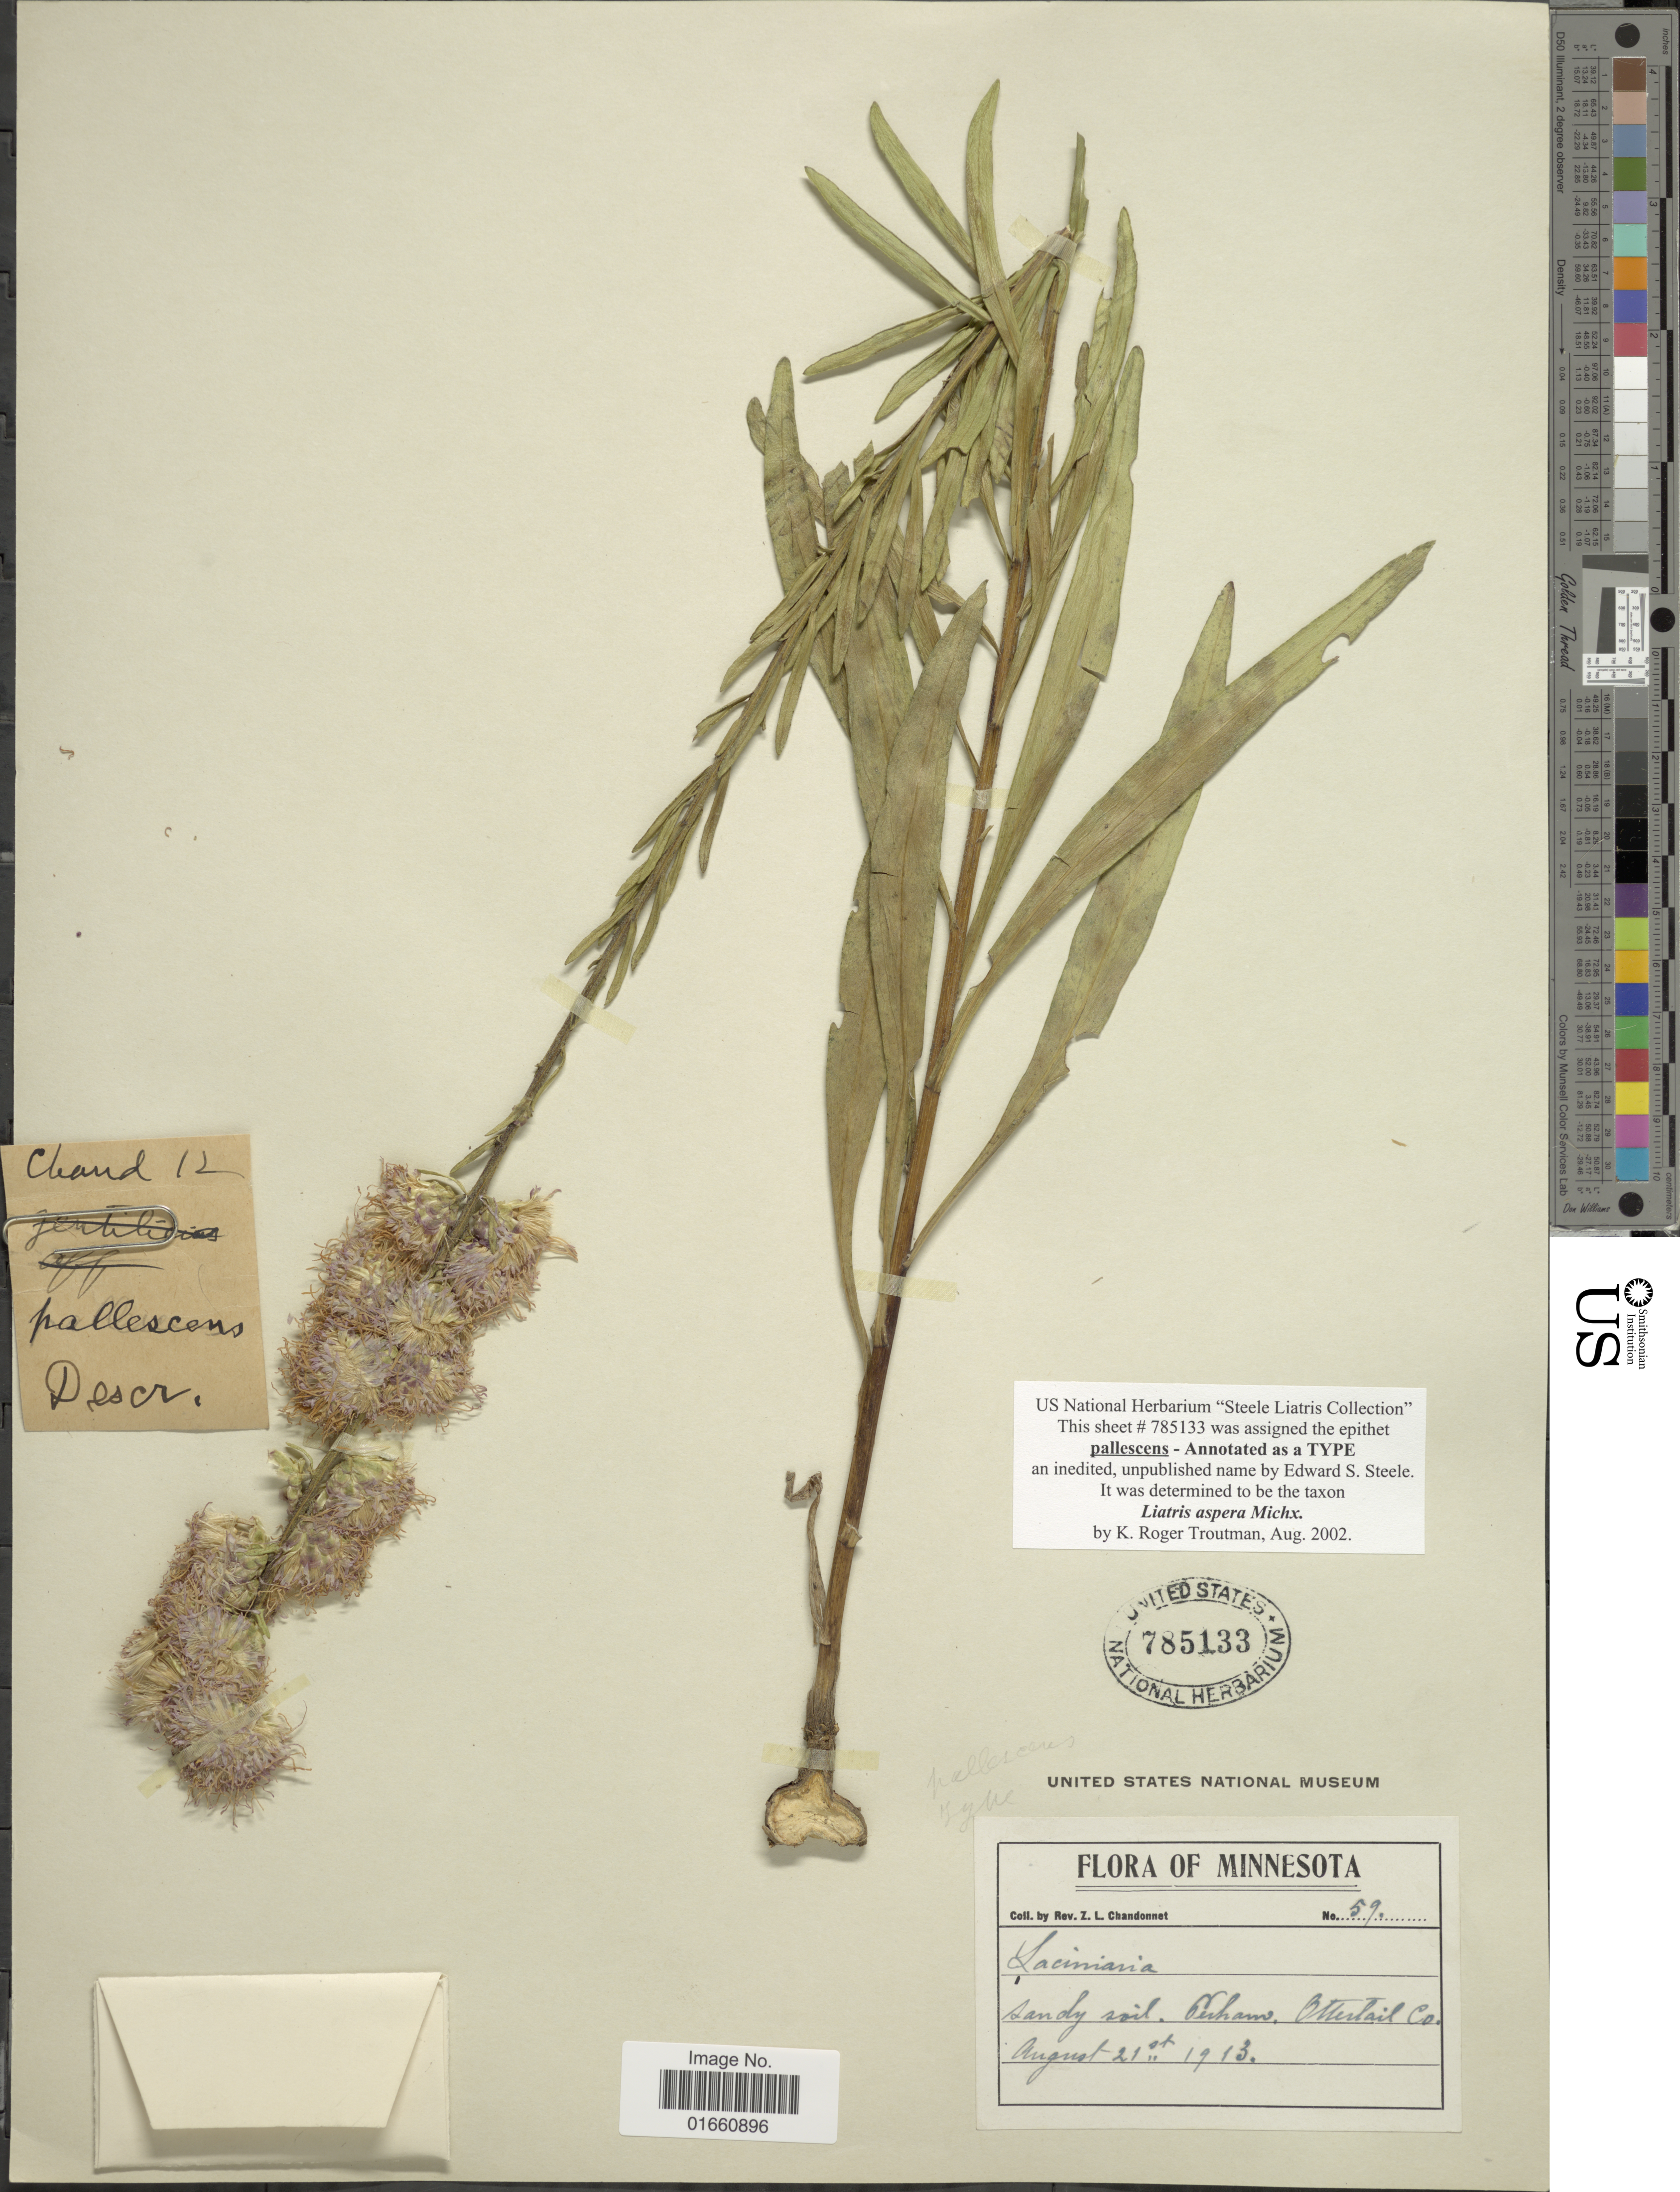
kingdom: Plantae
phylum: Tracheophyta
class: Magnoliopsida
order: Asterales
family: Asteraceae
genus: Liatris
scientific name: Liatris aspera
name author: Michx.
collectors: Z. Chandonnet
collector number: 59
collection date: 1913-08-21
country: United States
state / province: Minnesota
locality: Perham, Ottertail Co.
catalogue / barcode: US 785133